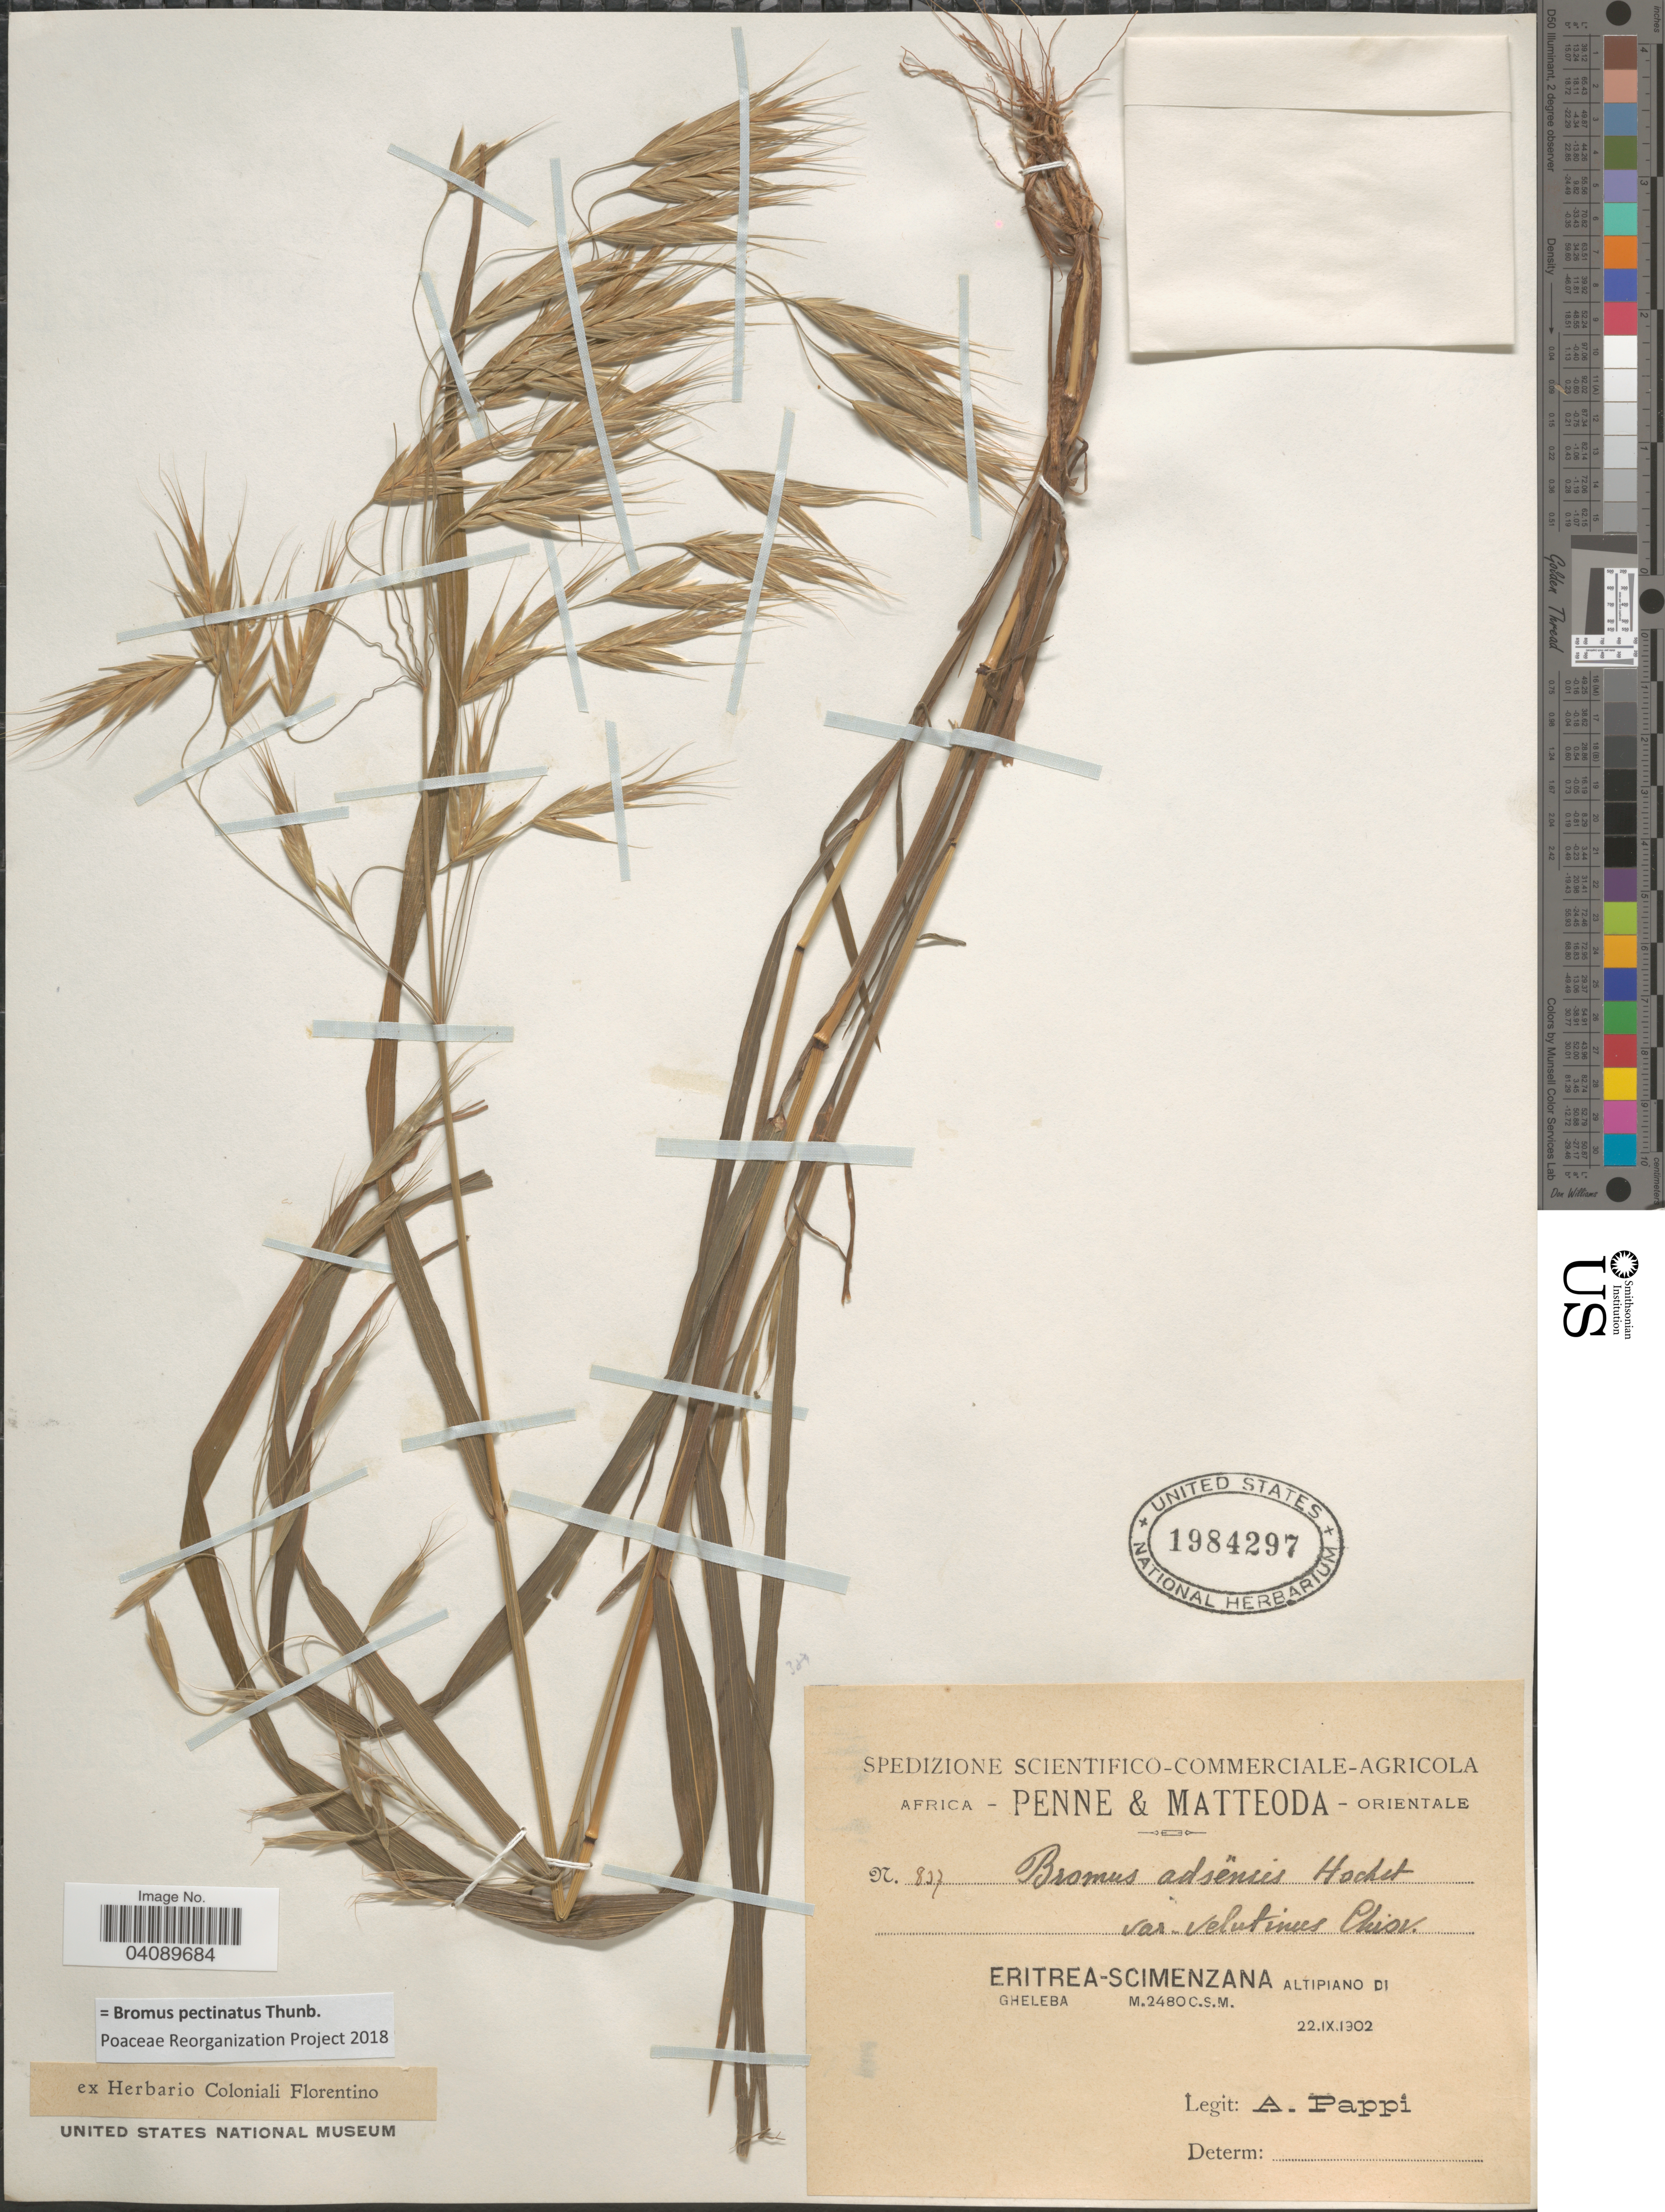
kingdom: Plantae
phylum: Tracheophyta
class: Liliopsida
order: Poales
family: Poaceae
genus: Bromus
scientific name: Bromus pectinatus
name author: Thunb.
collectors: A. Pappi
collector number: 827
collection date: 1902-09-22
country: Eritrea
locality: Africa Orientale. Scimenzana. Altipiano di Gheleba.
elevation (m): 2480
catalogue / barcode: US 1984297